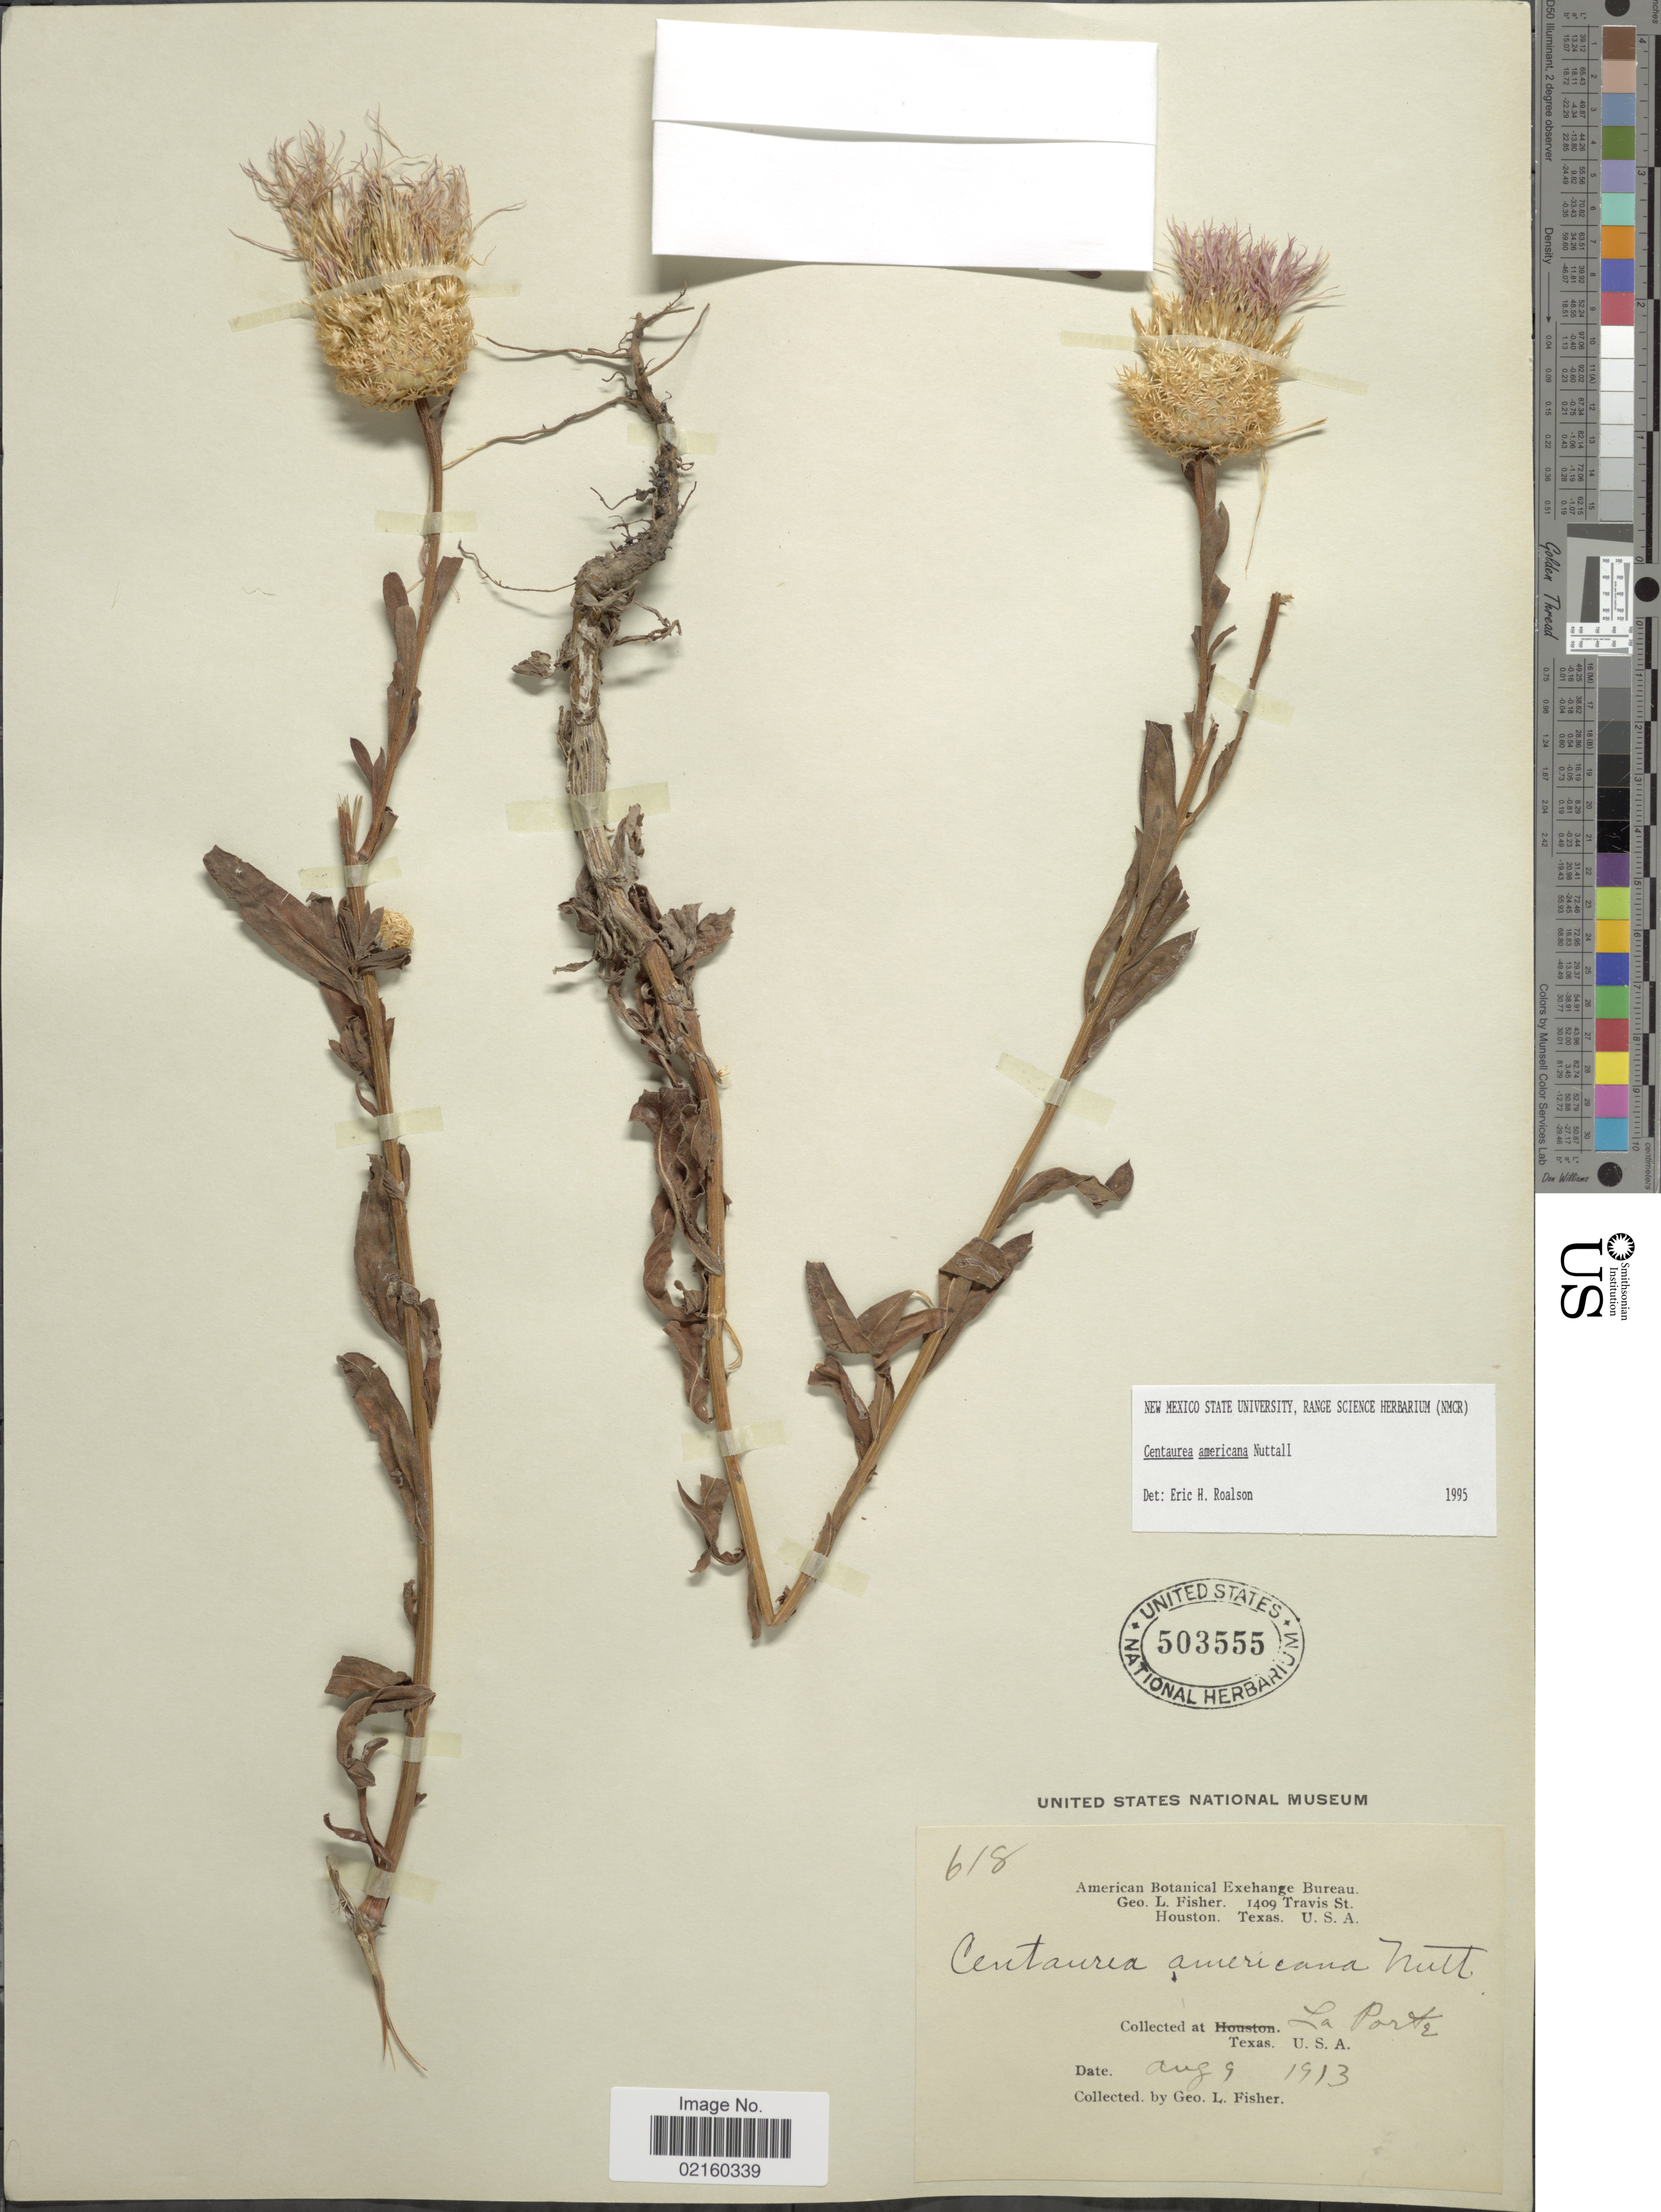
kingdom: Plantae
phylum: Tracheophyta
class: Magnoliopsida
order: Asterales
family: Asteraceae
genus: Plectocephalus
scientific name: Plectocephalus americanus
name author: (Nutt.) D. Don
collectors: G. L. Fisher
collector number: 618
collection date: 1913-08-09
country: United States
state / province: Texas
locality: La Porte, U. S. A.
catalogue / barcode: US 503555